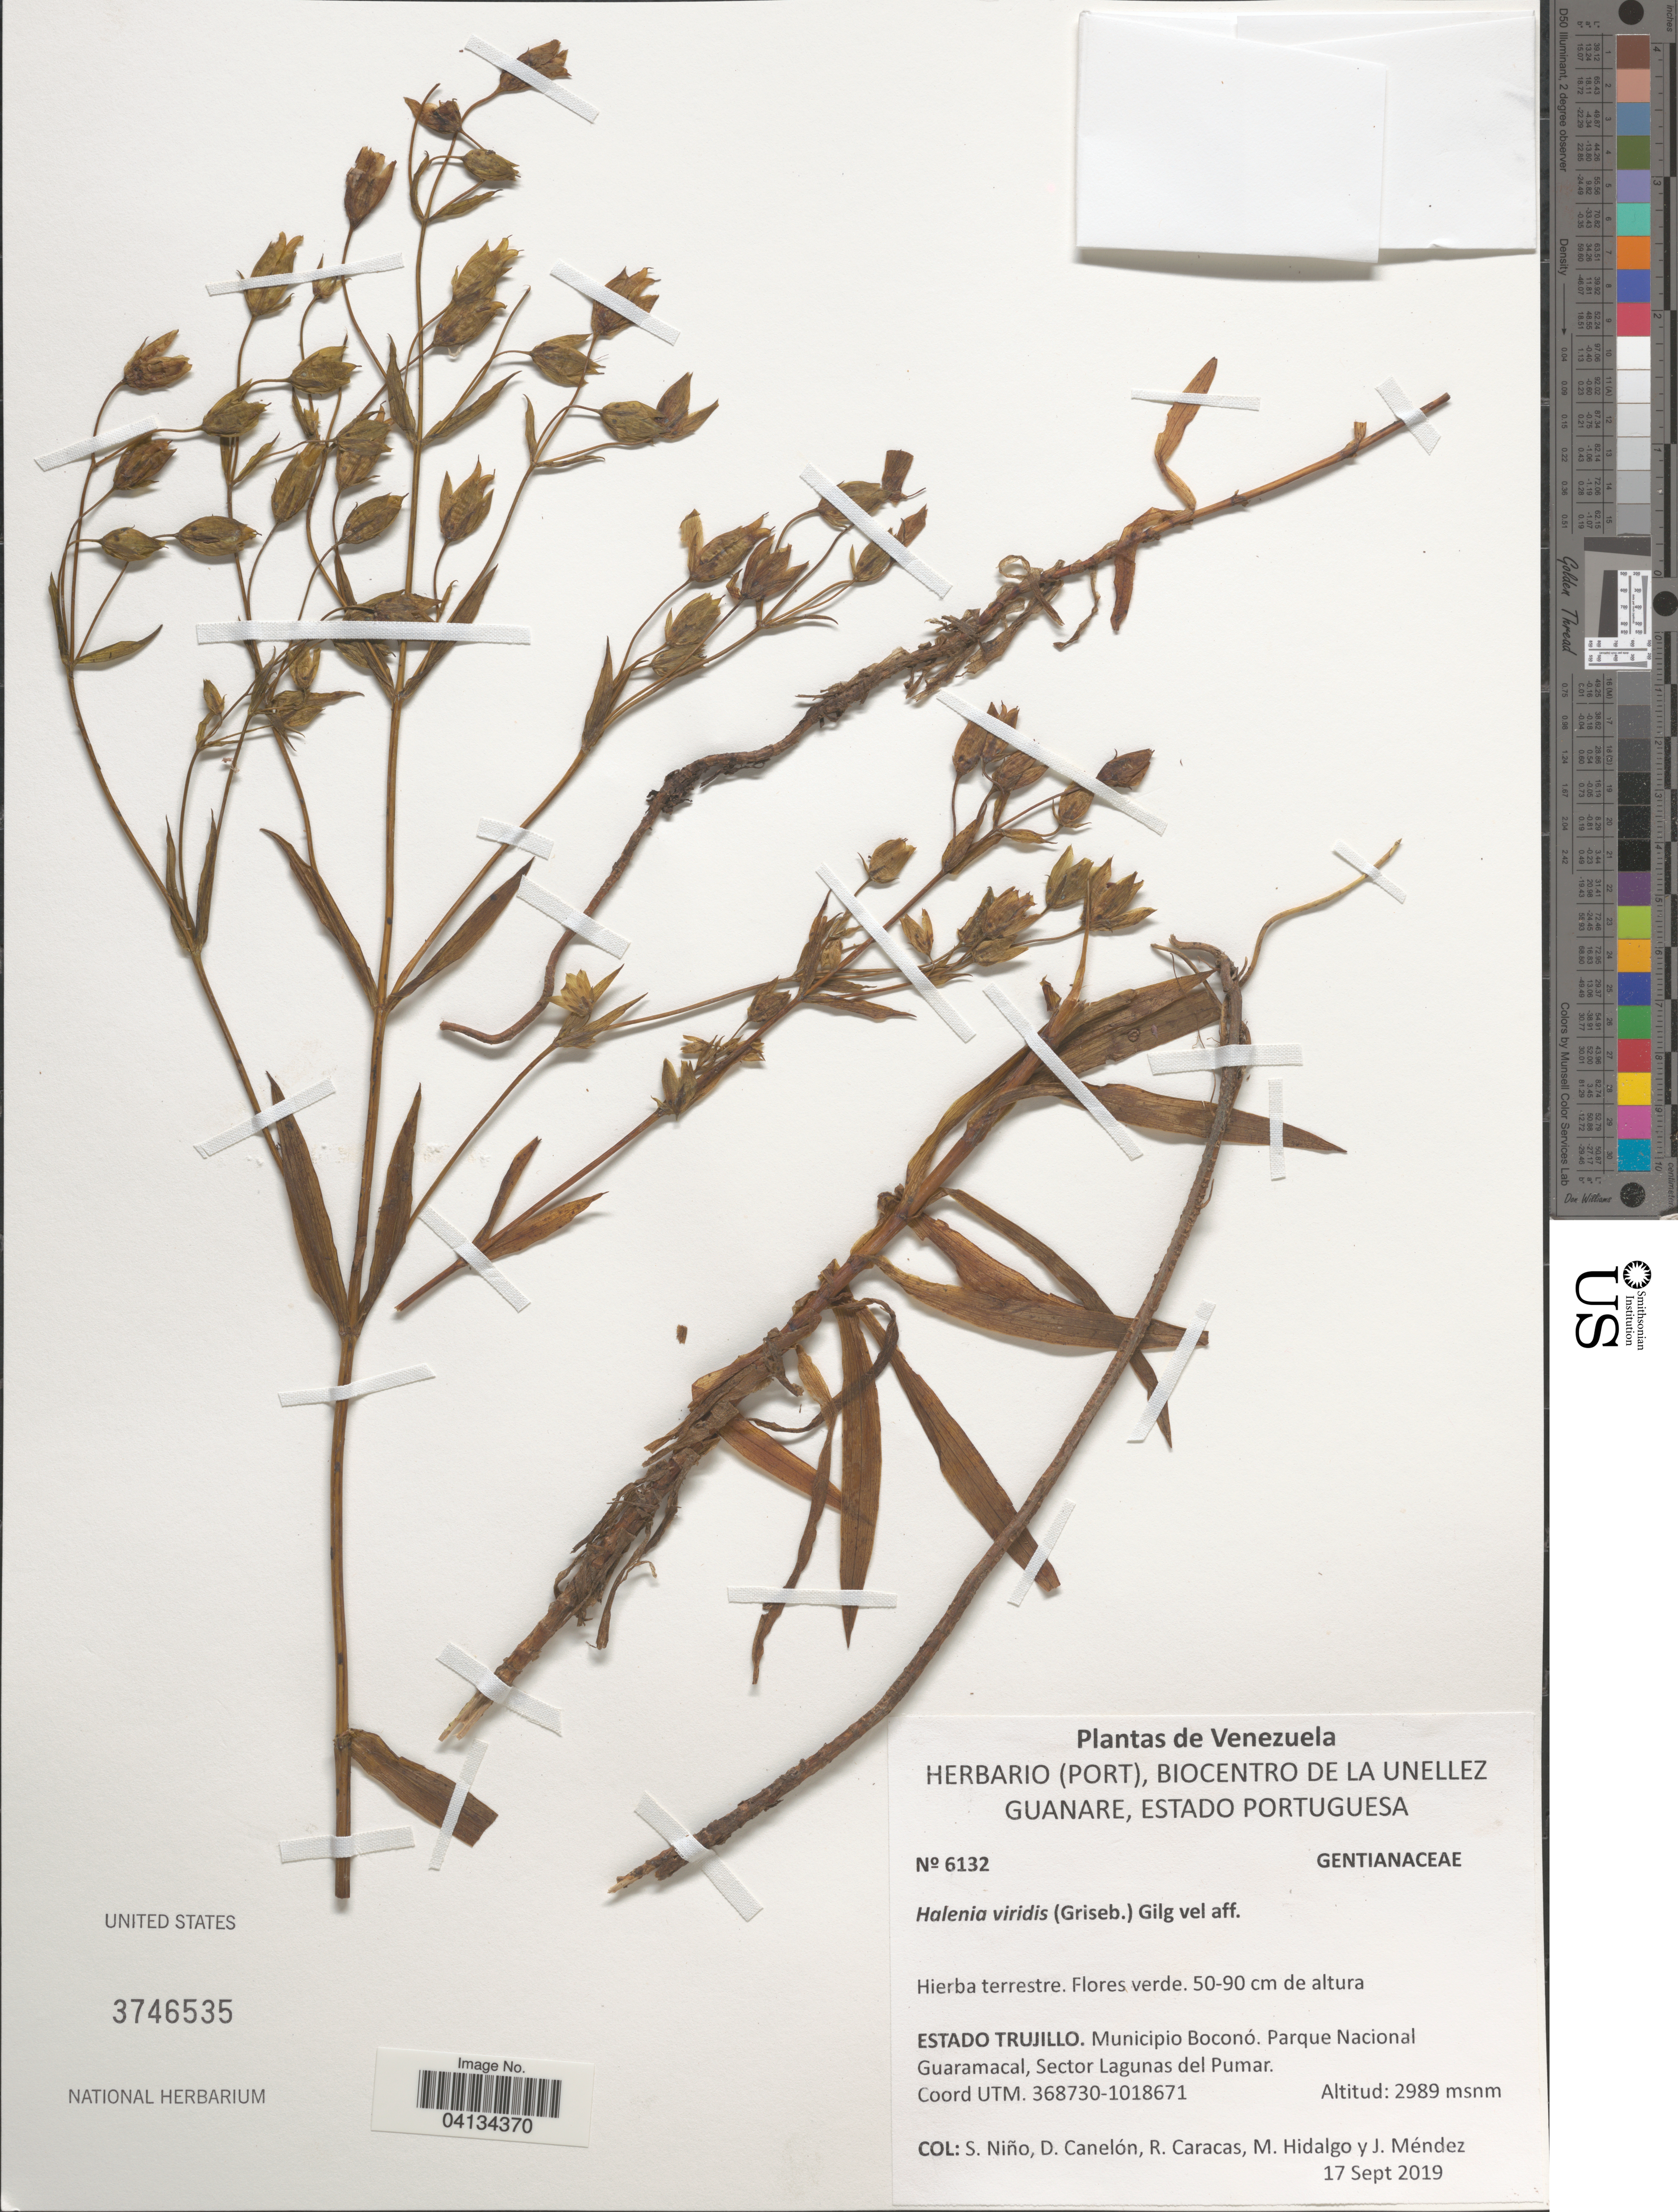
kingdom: Plantae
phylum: Tracheophyta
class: Magnoliopsida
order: Gentianales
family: Gentianaceae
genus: Halenia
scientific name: Halenia viridis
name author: (Griseb.) Gilg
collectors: S. M. Niño, D. Canelón, R. Caracas, M. Hidalgo & J. Mendez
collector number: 6132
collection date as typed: Transcribed d/m/y: 17/9/2019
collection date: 2019-09-17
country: Venezuela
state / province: Trujillo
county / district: Boconó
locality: Parque Nacional Guaramacal, Sector Lagunas del Pumar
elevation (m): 2989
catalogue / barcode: US 3746535